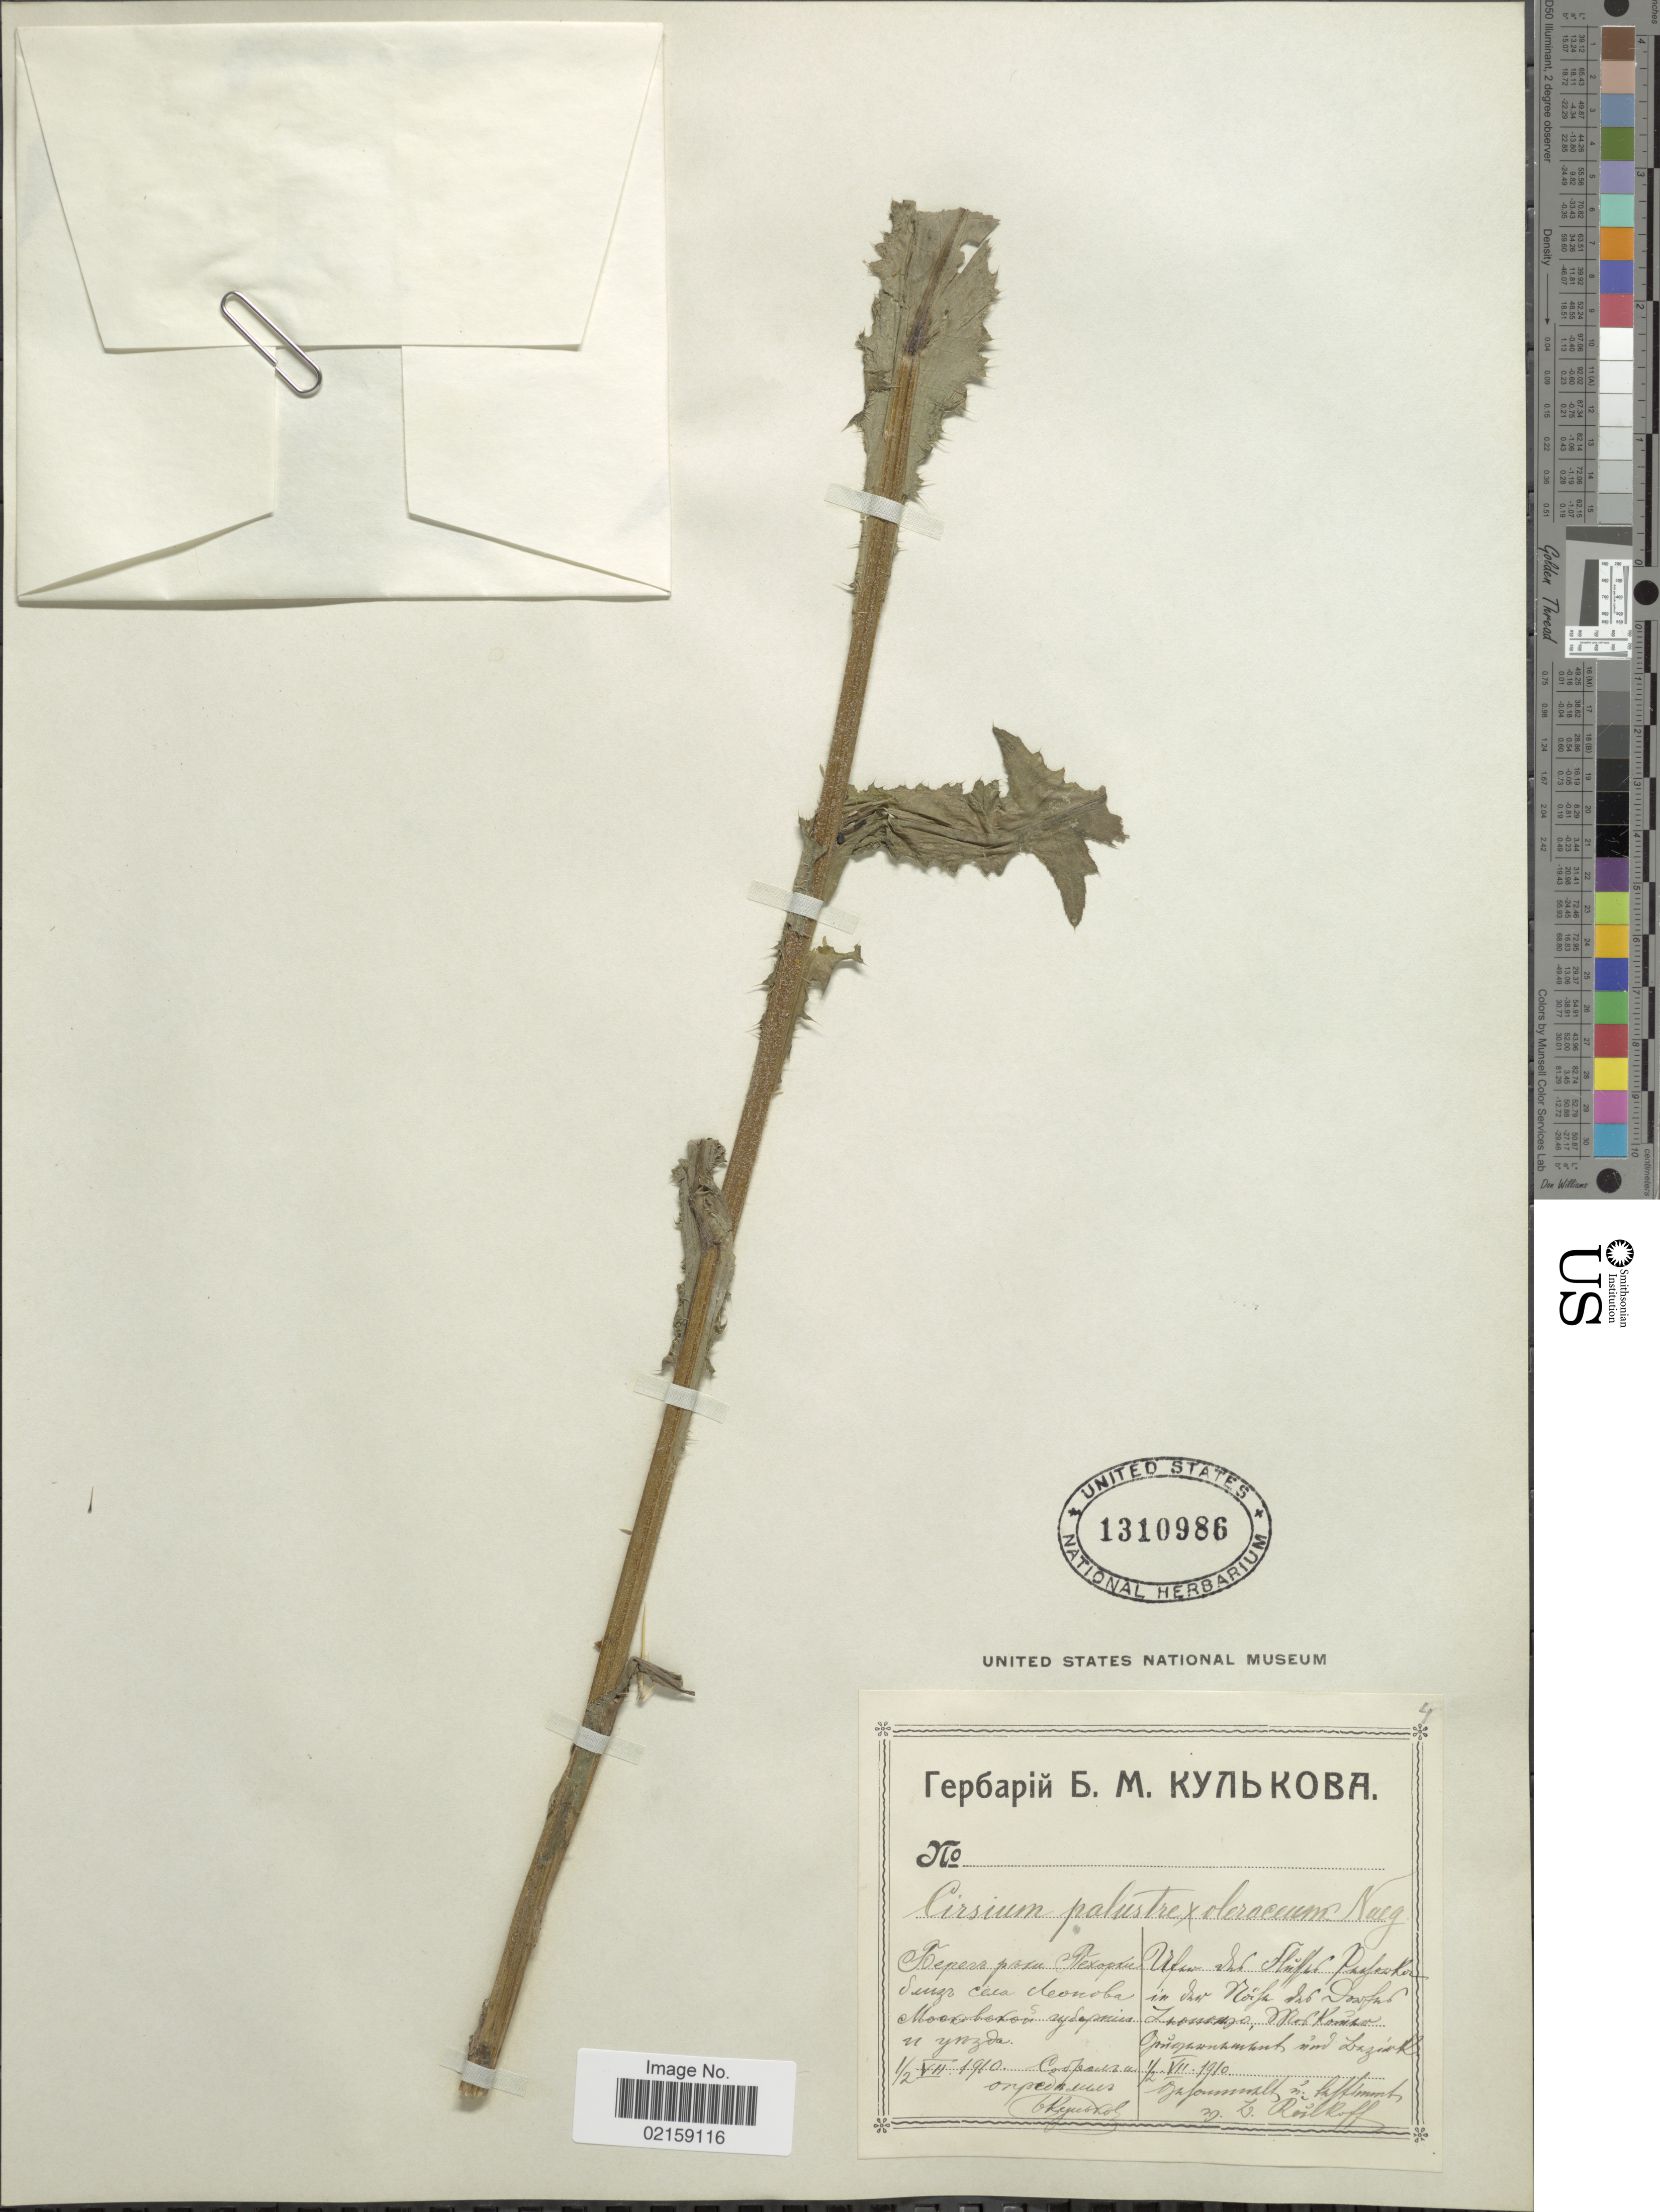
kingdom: Plantae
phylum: Tracheophyta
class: Magnoliopsida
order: Asterales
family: Asteraceae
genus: Cirsium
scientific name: Cirsium palustre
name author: (L.) Coss. ex Scop.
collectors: B. Reyubhol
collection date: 1910-07-01/1910-07-02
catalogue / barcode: US 1310986